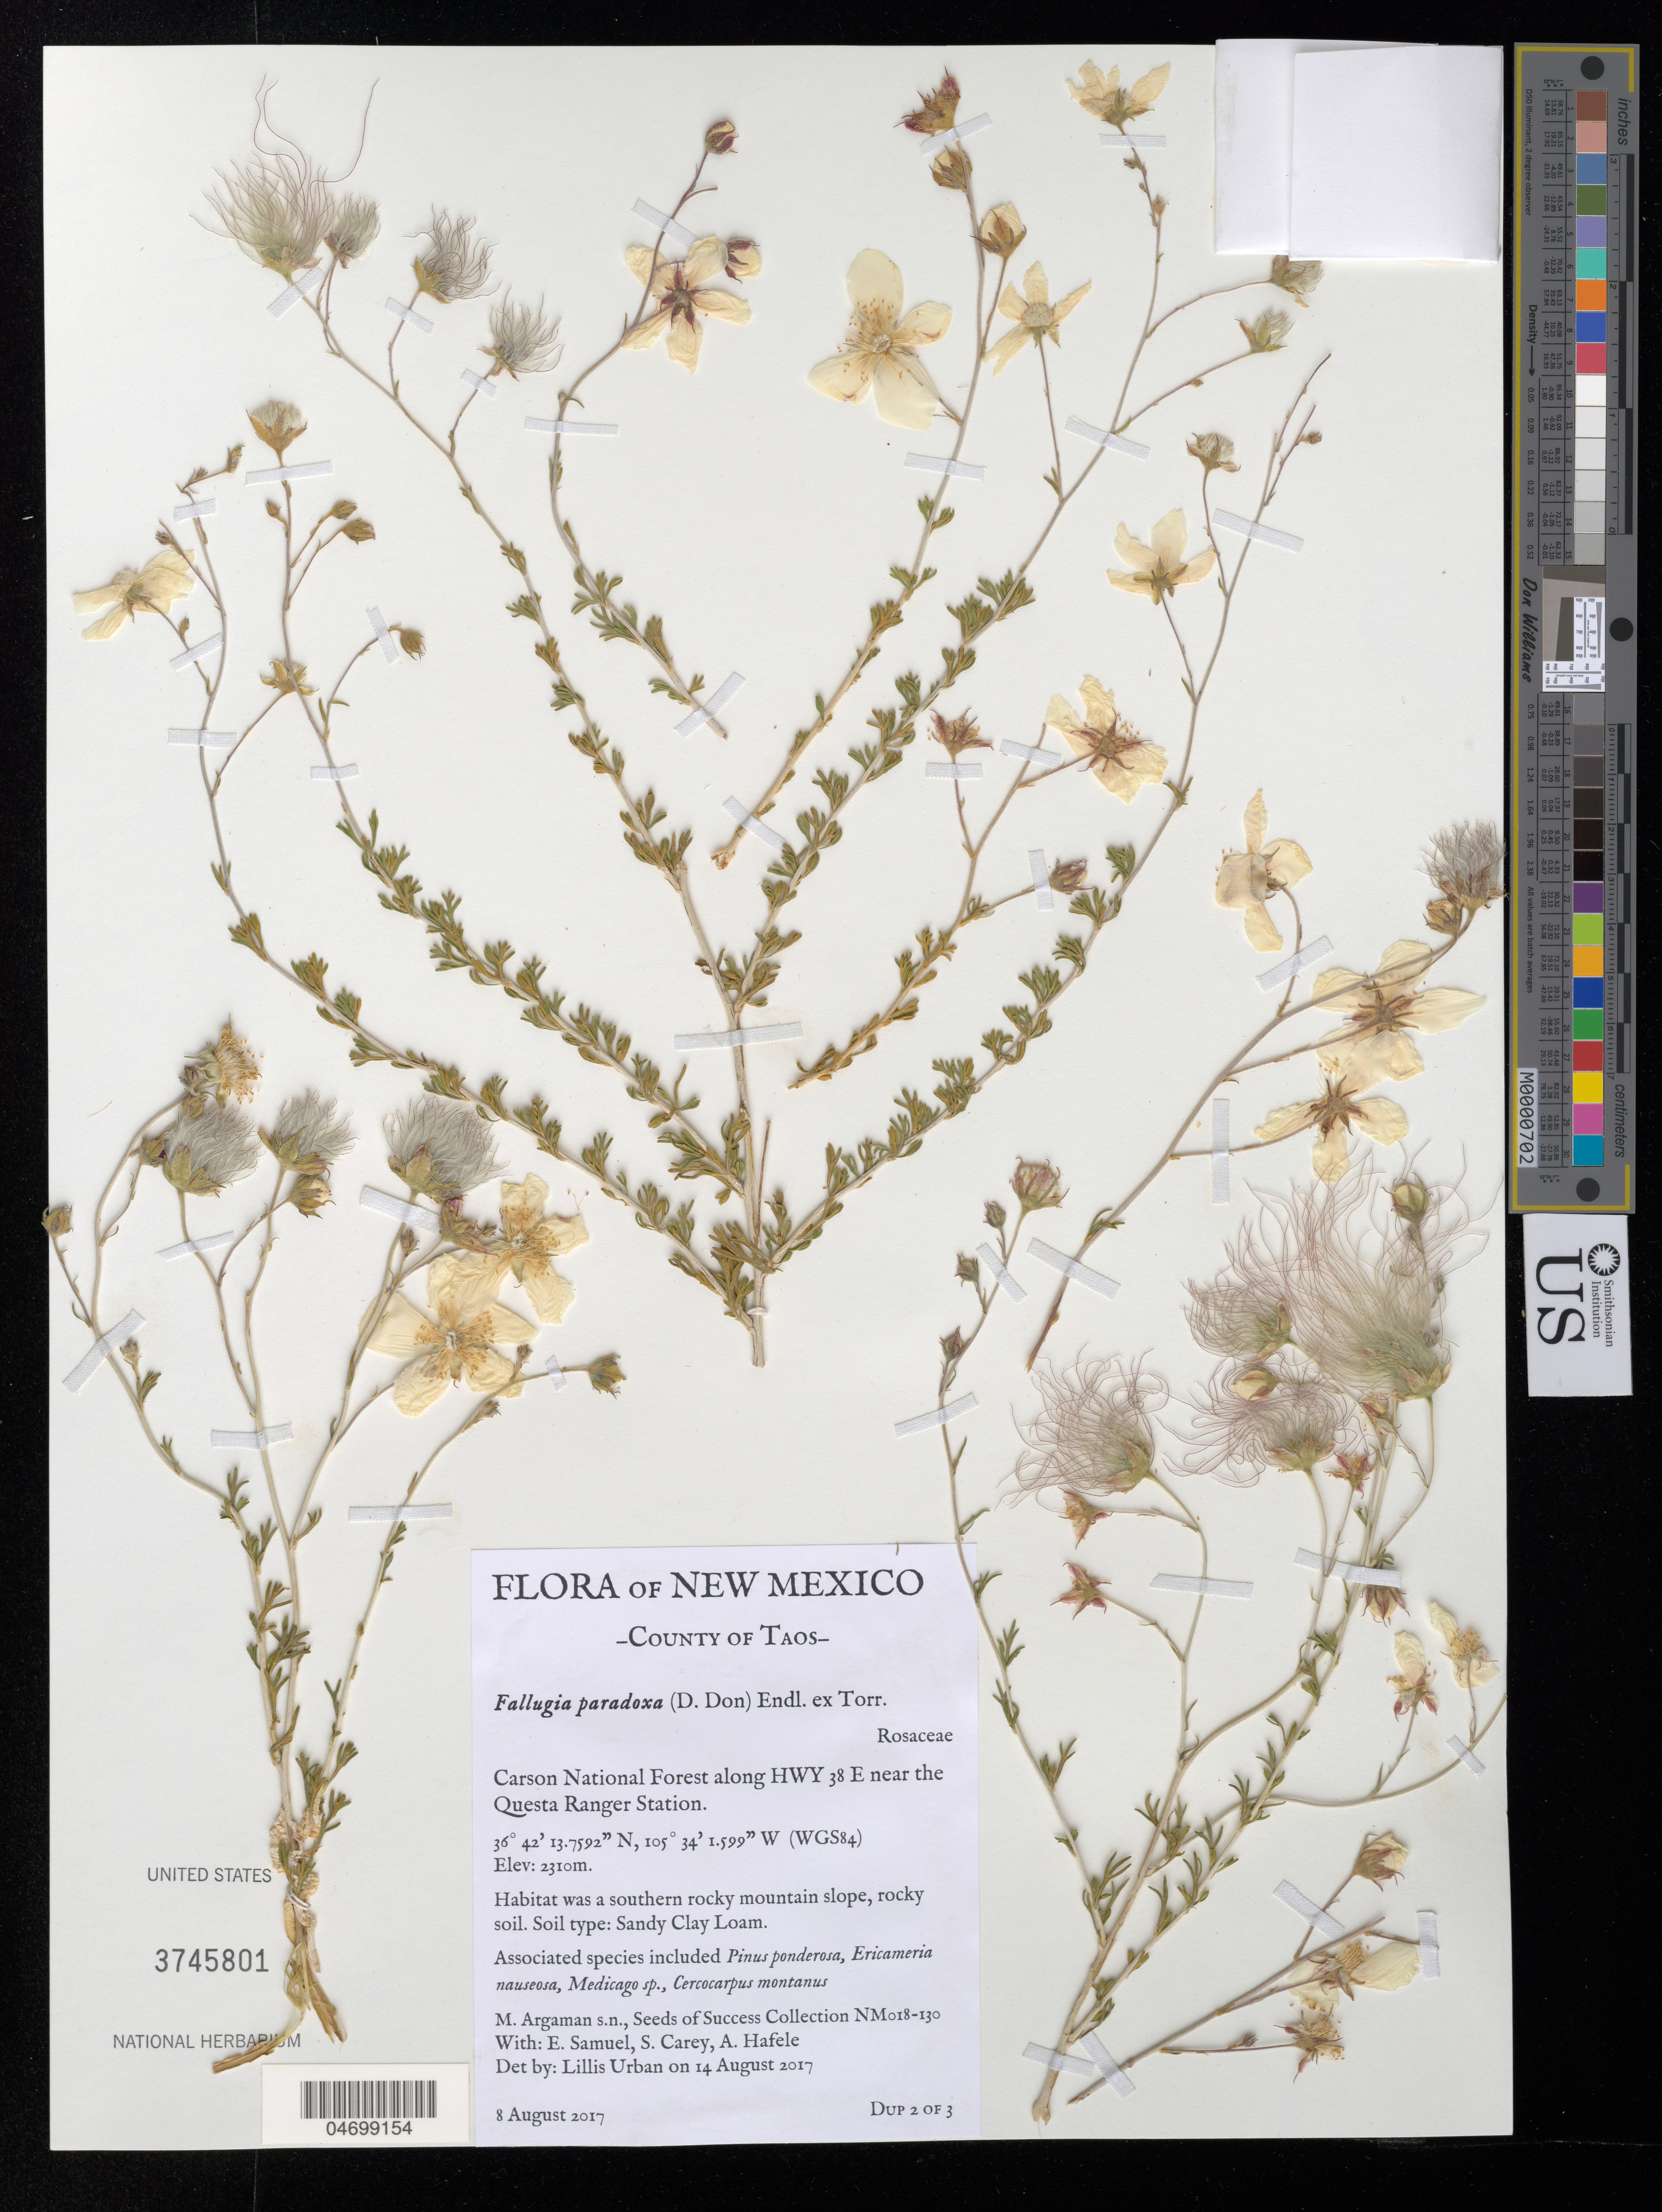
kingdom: Plantae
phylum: Tracheophyta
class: Magnoliopsida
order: Rosales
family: Rosaceae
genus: Fallugia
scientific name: Fallugia paradoxa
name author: (D. Don ex Tilloch & T. Taylor) Endl. ex Torr.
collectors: M. Argaman, E. Samuel, S. Carey & A. Hafele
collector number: NM018-130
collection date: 2017-08-08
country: United States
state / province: New Mexico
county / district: Taos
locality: Carson National Forest, Along State HWY 38 E just outside of Questa Ranger Station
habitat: Southern Rockies mountain slope, rocky soil. Sandy Clay loam. With Pinus ponderosa, Ericameria nauseosa, Medicago sp, Cercocarpus montanus.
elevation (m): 2310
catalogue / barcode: US 3745801